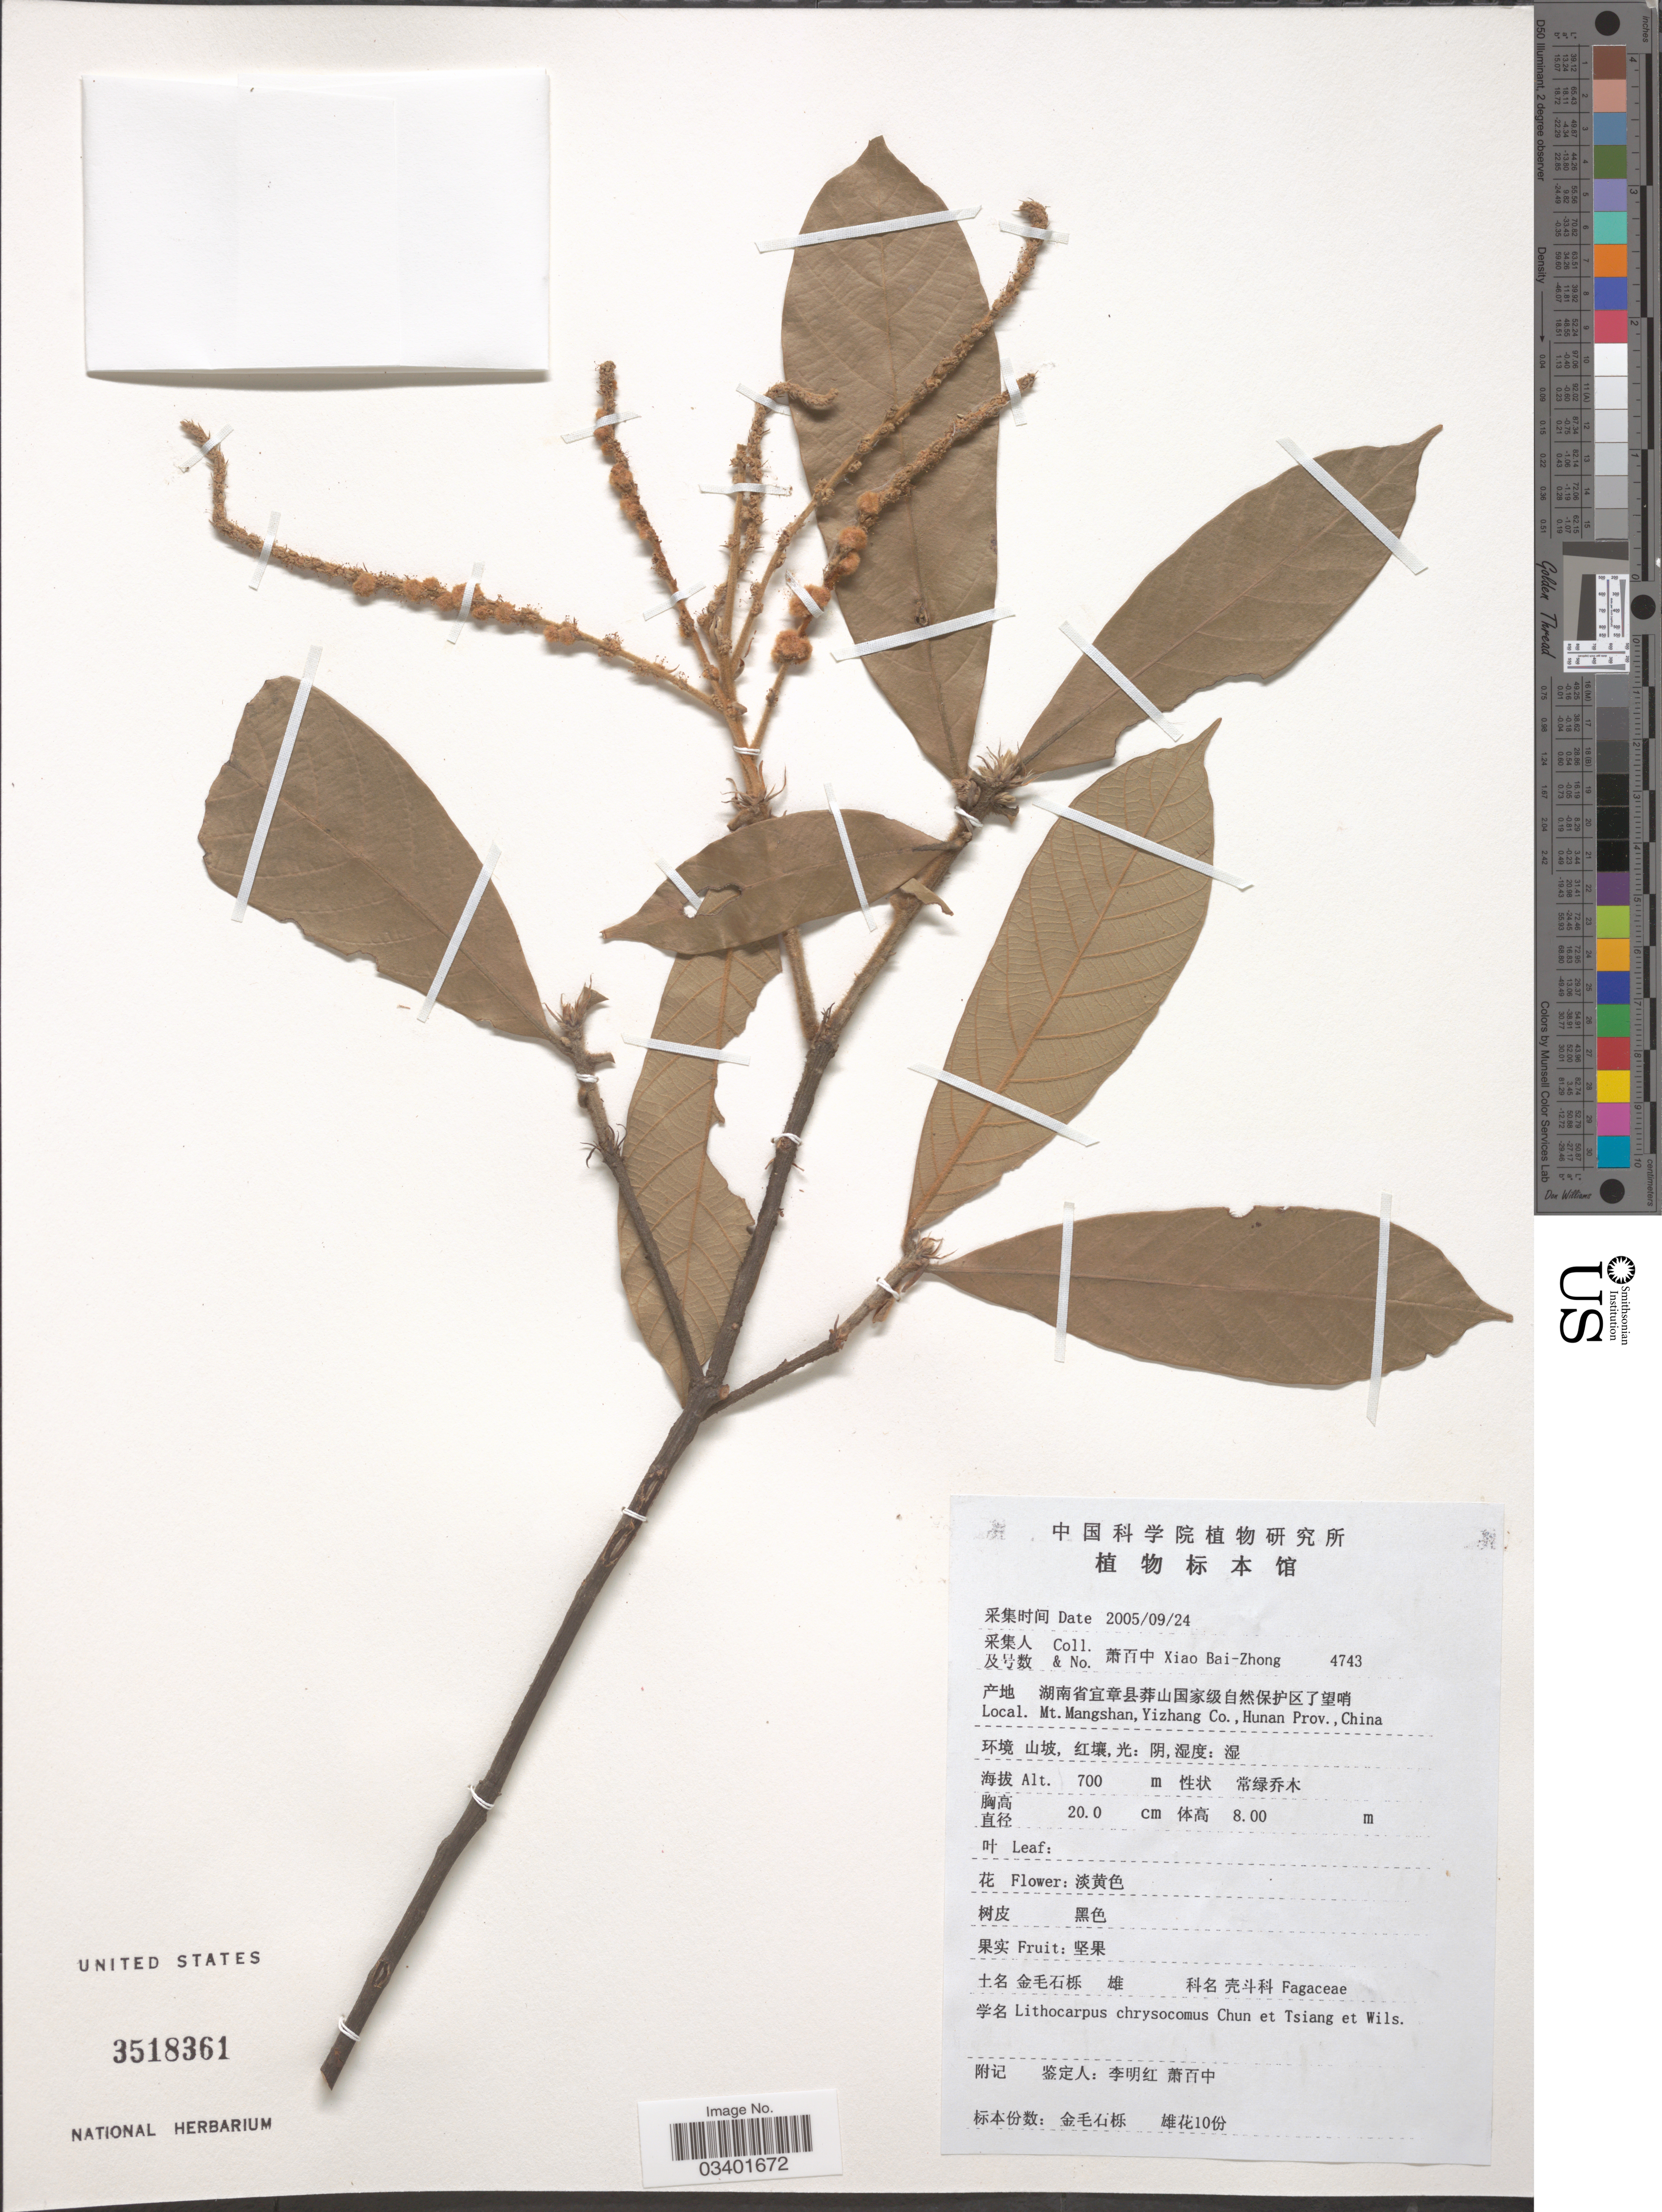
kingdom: Plantae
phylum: Tracheophyta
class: Magnoliopsida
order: Fagales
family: Fagaceae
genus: Lithocarpus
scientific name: Lithocarpus chrysocomus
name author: (Tsiang) Chun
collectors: B. Z. Xiao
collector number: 4743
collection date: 2005-09-24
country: China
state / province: Hunan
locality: Mt. Mangshan, Yizhang Co.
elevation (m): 700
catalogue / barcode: US 3518361